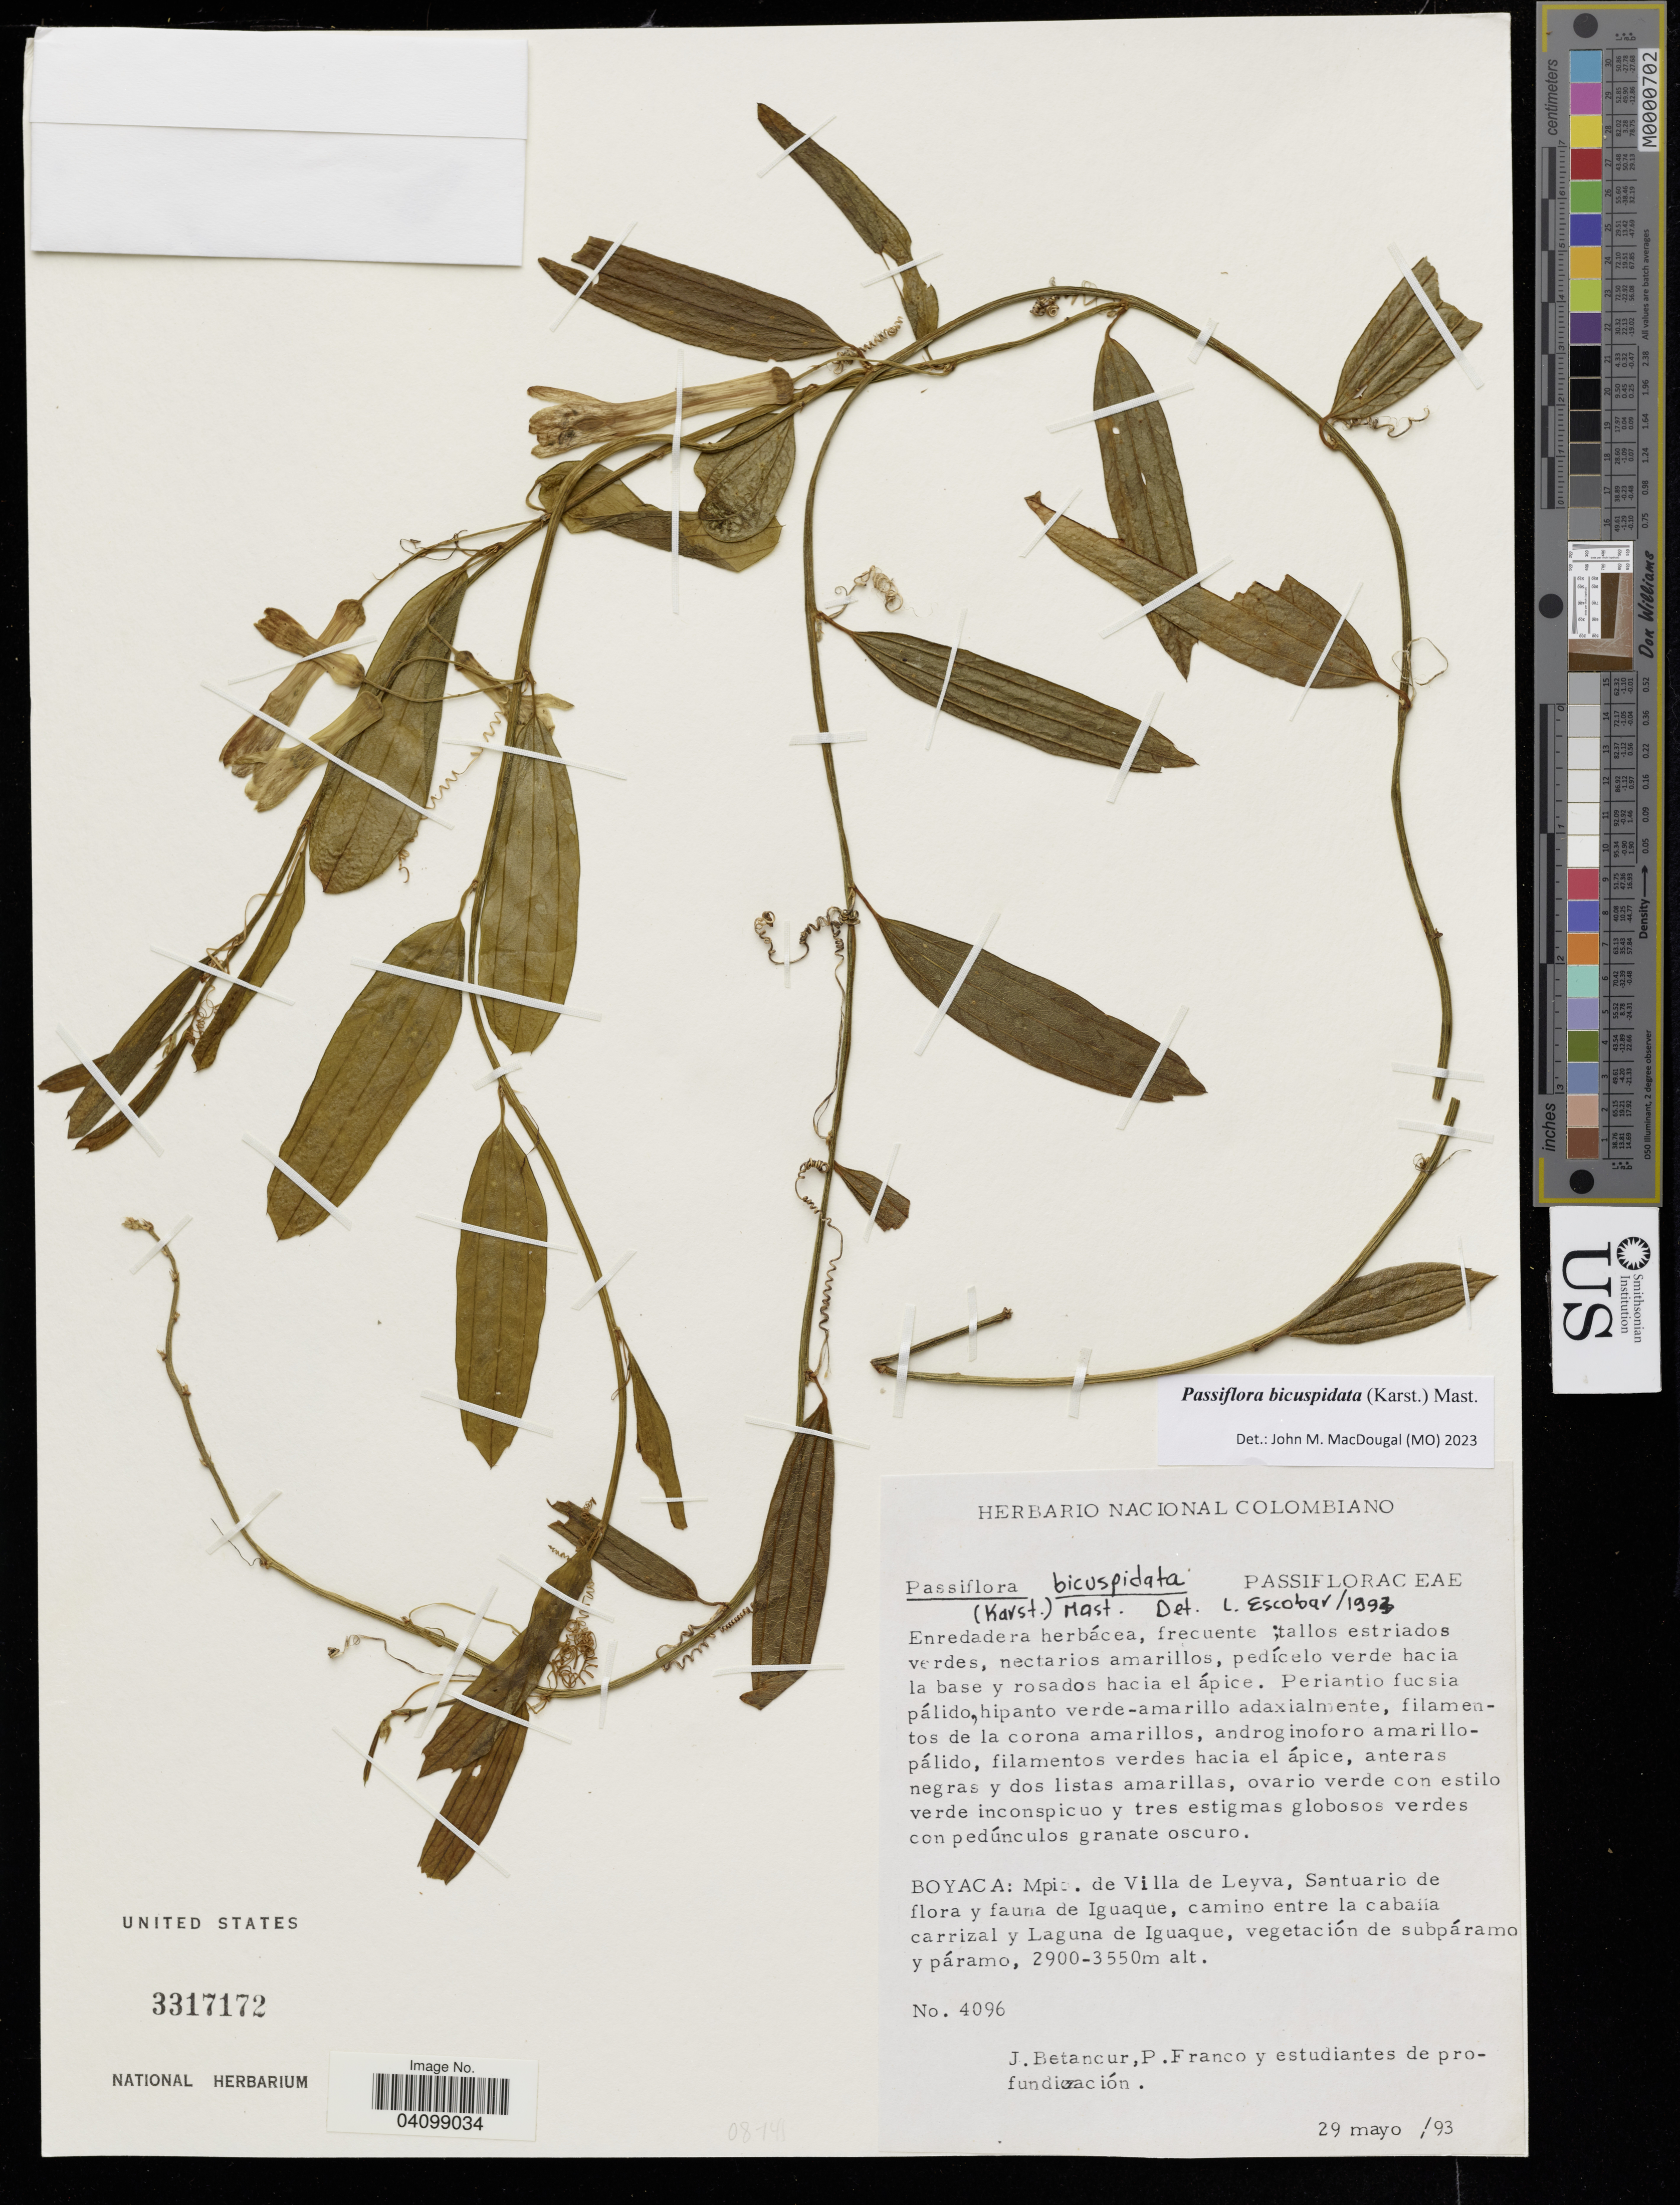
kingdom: Plantae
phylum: Tracheophyta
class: Magnoliopsida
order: Malpighiales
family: Passifloraceae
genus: Passiflora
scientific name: Passiflora bicuspidata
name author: (H. Karst.) Mast.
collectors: J. Betancur, P. Franco & Estudiantes de Profundizacion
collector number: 4096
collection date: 1993-05-29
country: Colombia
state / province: Boyacá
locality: Mpio. de Villa de Leyva, Santuario de flora y fauna de Iguaque, camino entre la cabaiia carrizal y Laguna de Iquaque, vegetación de subpáramo y páramo.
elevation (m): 2900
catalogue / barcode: US 3317172